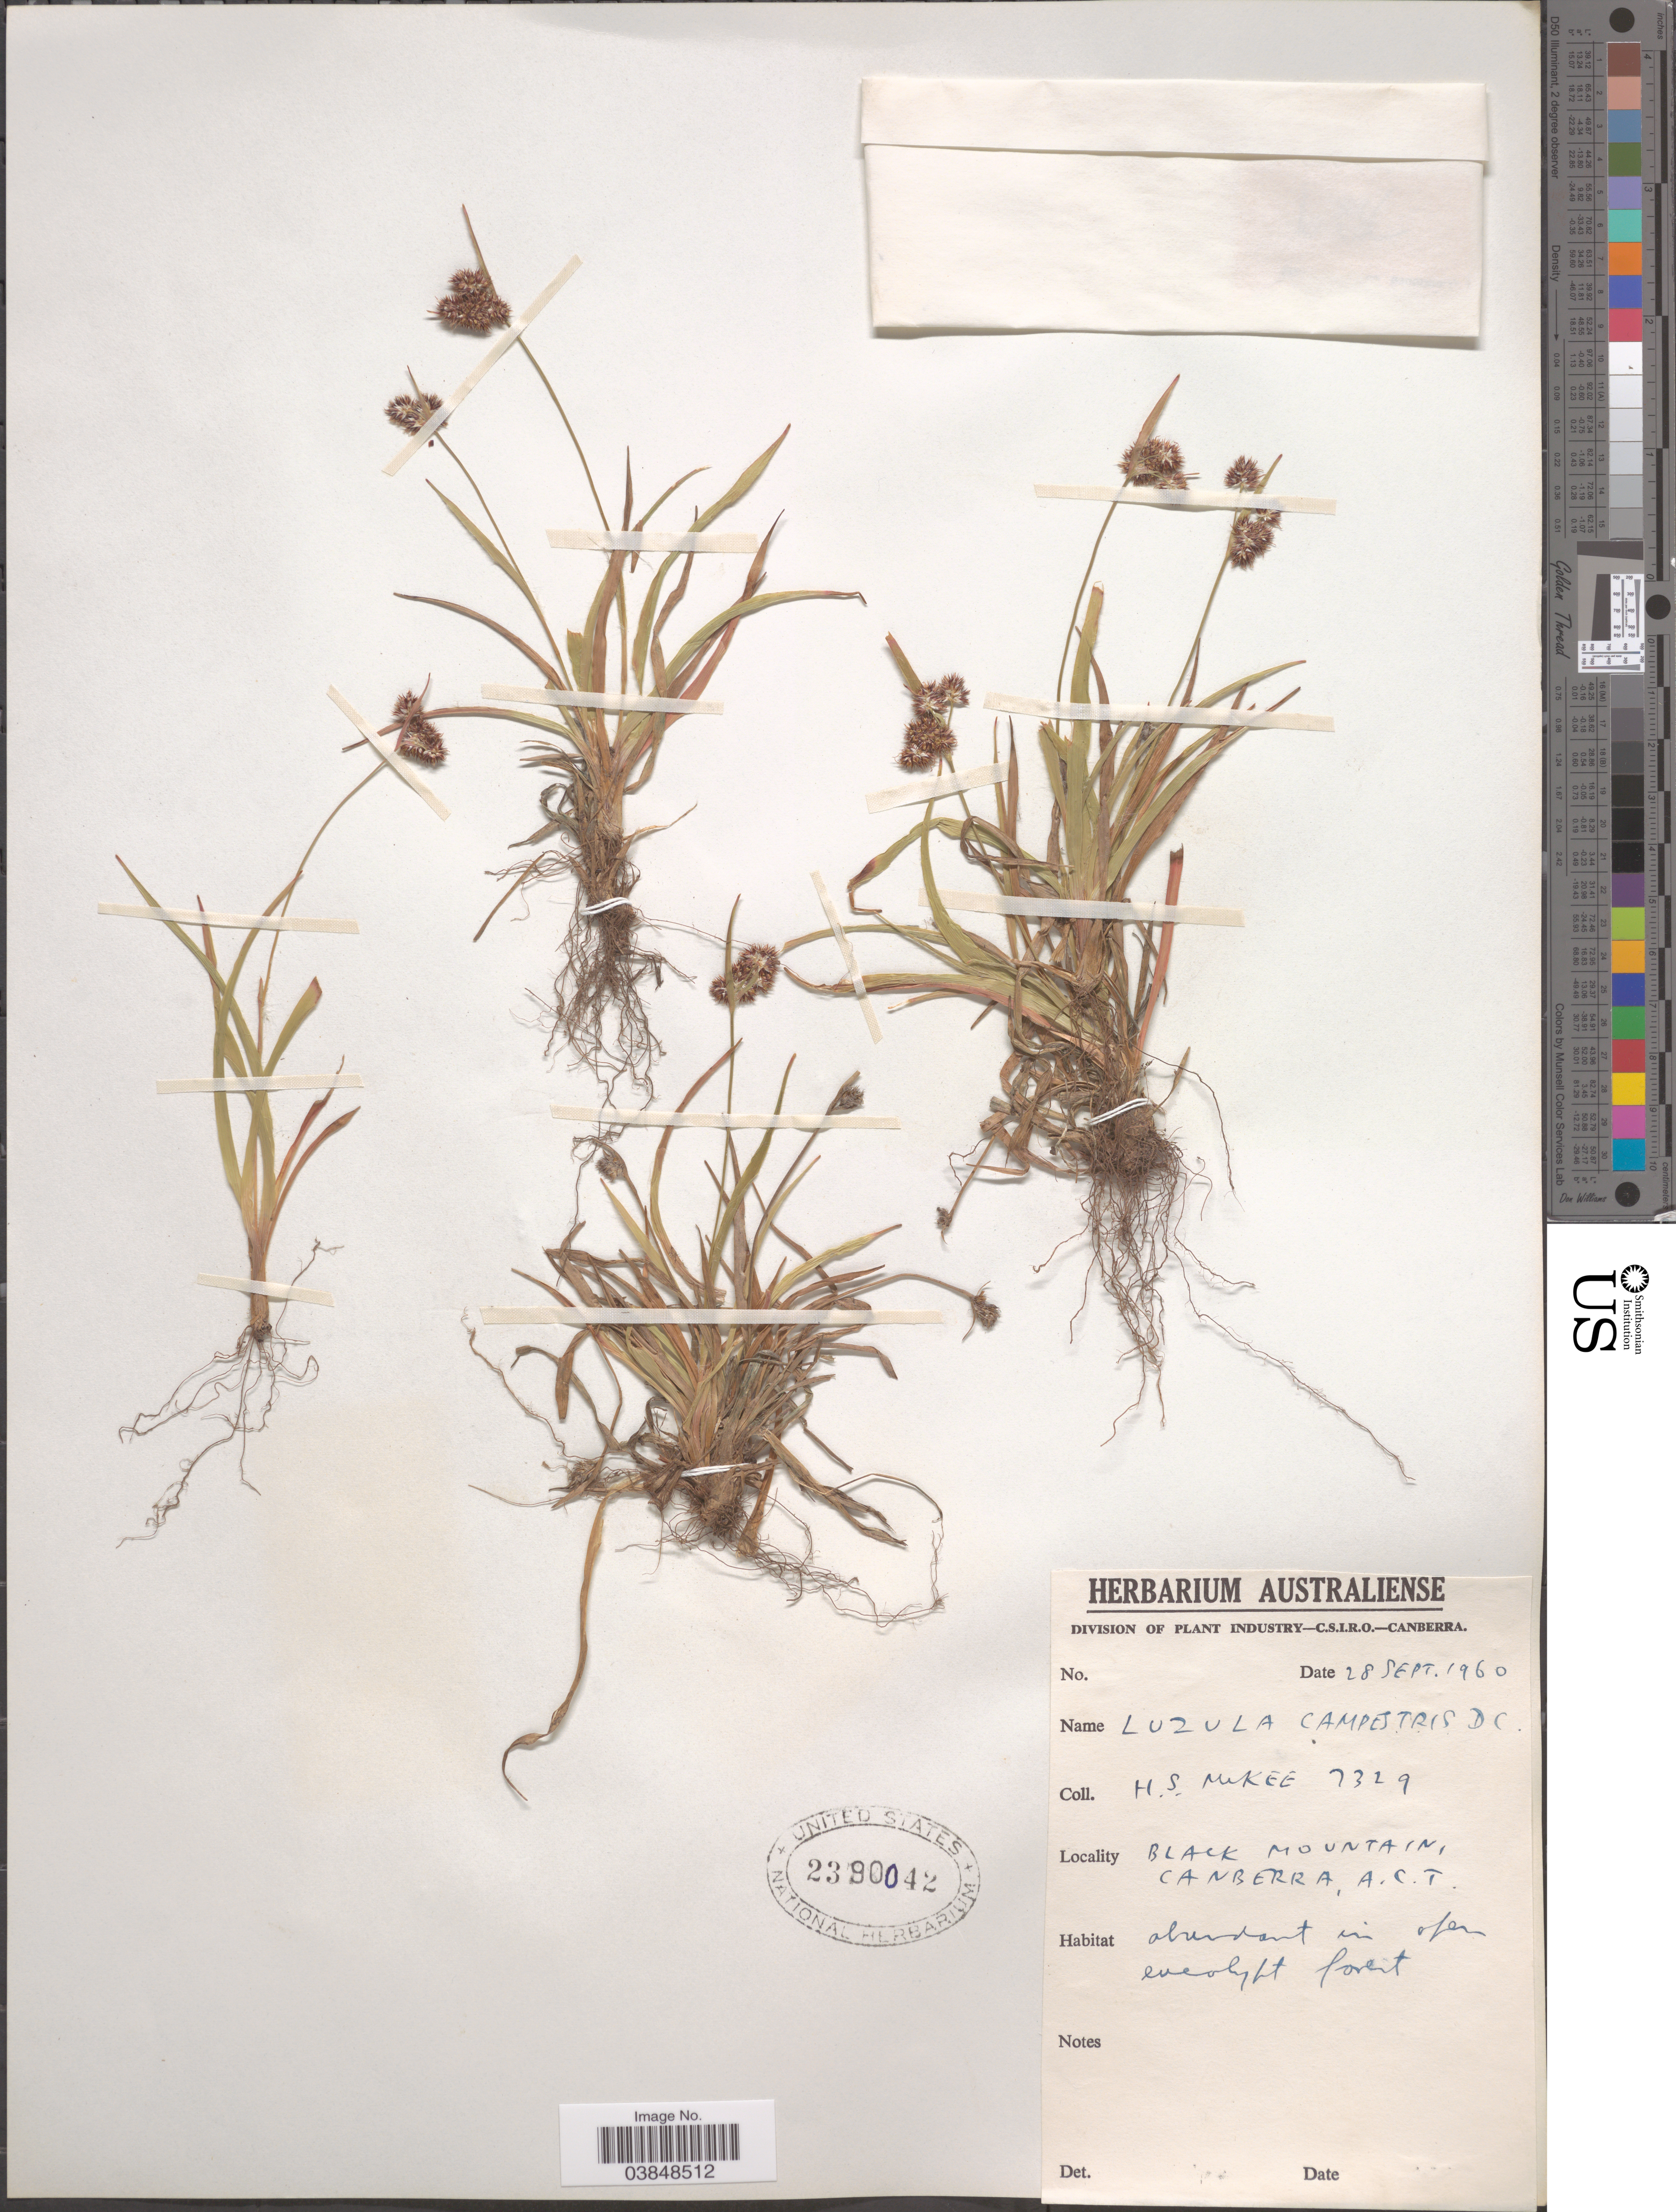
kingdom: Plantae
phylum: Tracheophyta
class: Liliopsida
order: Poales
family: Juncaceae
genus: Luzula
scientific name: Luzula campestris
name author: (L.) DC.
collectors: H. S. McKee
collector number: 7329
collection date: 1960-09-28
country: Australia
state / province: Western Australia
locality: Black Mountain, Canberra, A. C. T.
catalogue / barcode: US 2390042